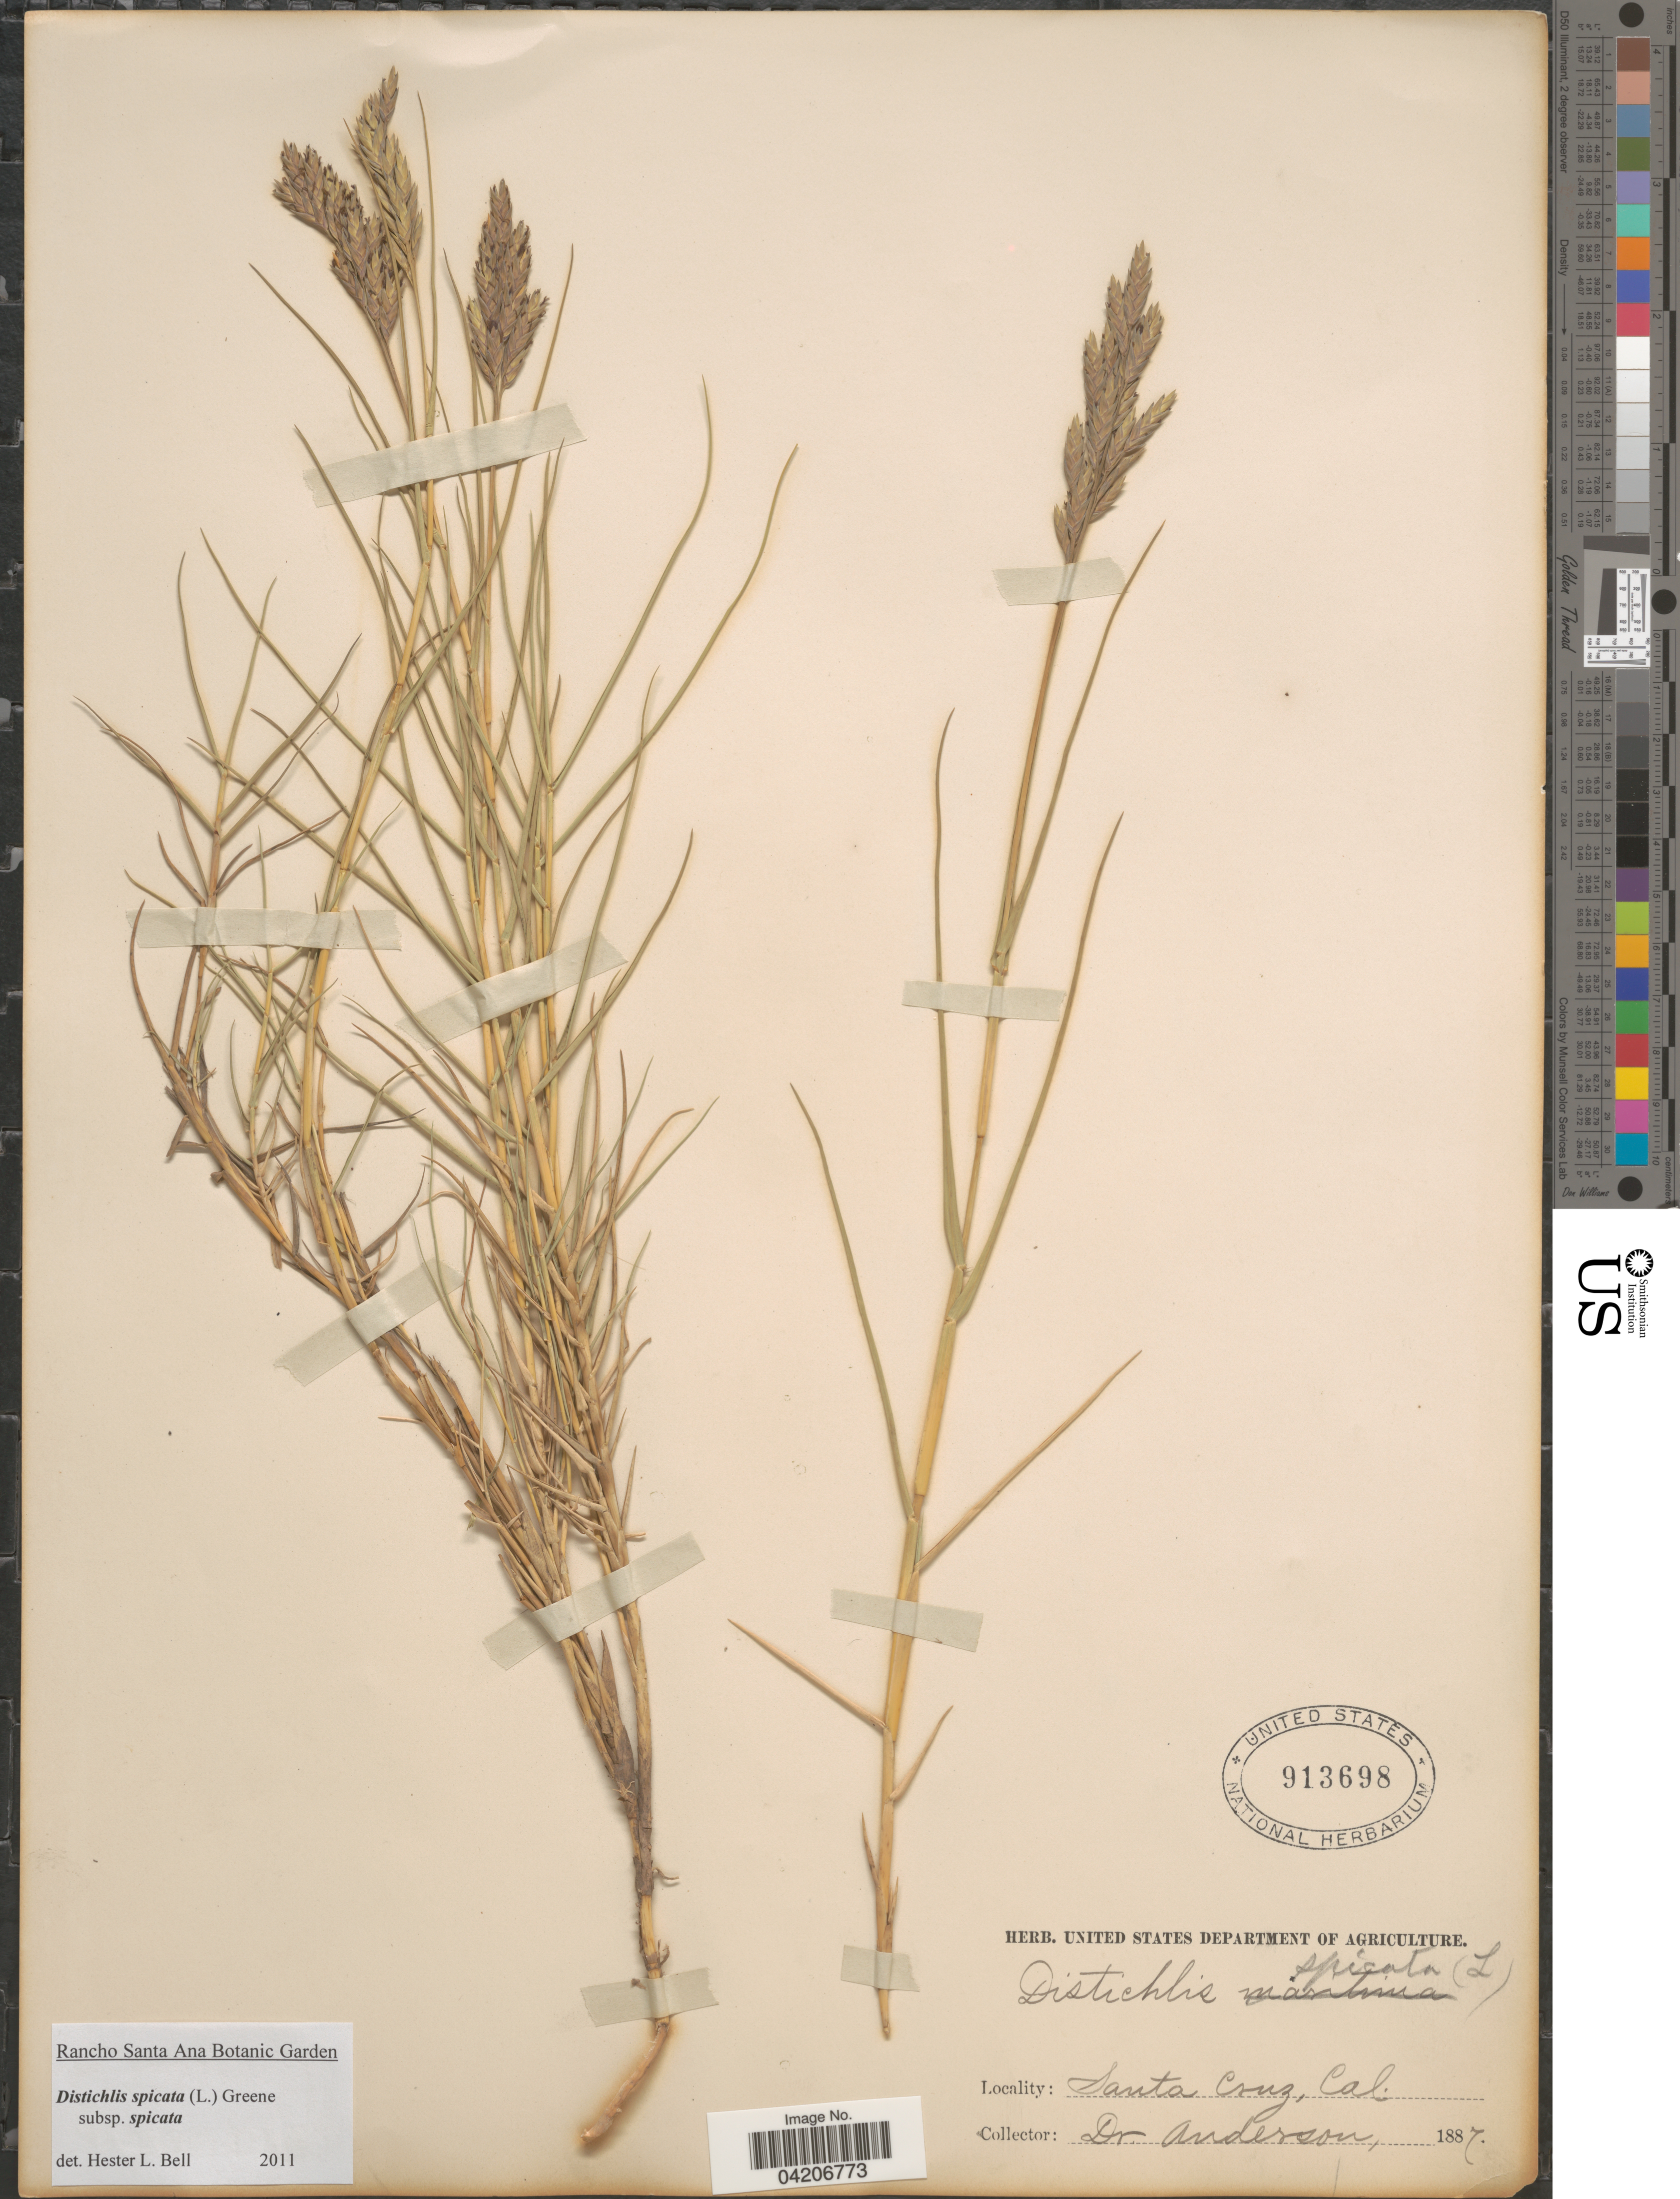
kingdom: Plantae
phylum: Tracheophyta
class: Liliopsida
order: Poales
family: Poaceae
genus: Distichlis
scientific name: Distichlis spicata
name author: (L.) Greene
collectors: -. Anderson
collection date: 1887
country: United States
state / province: California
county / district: Santa Cruz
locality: Santa Cruz.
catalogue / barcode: US 913698